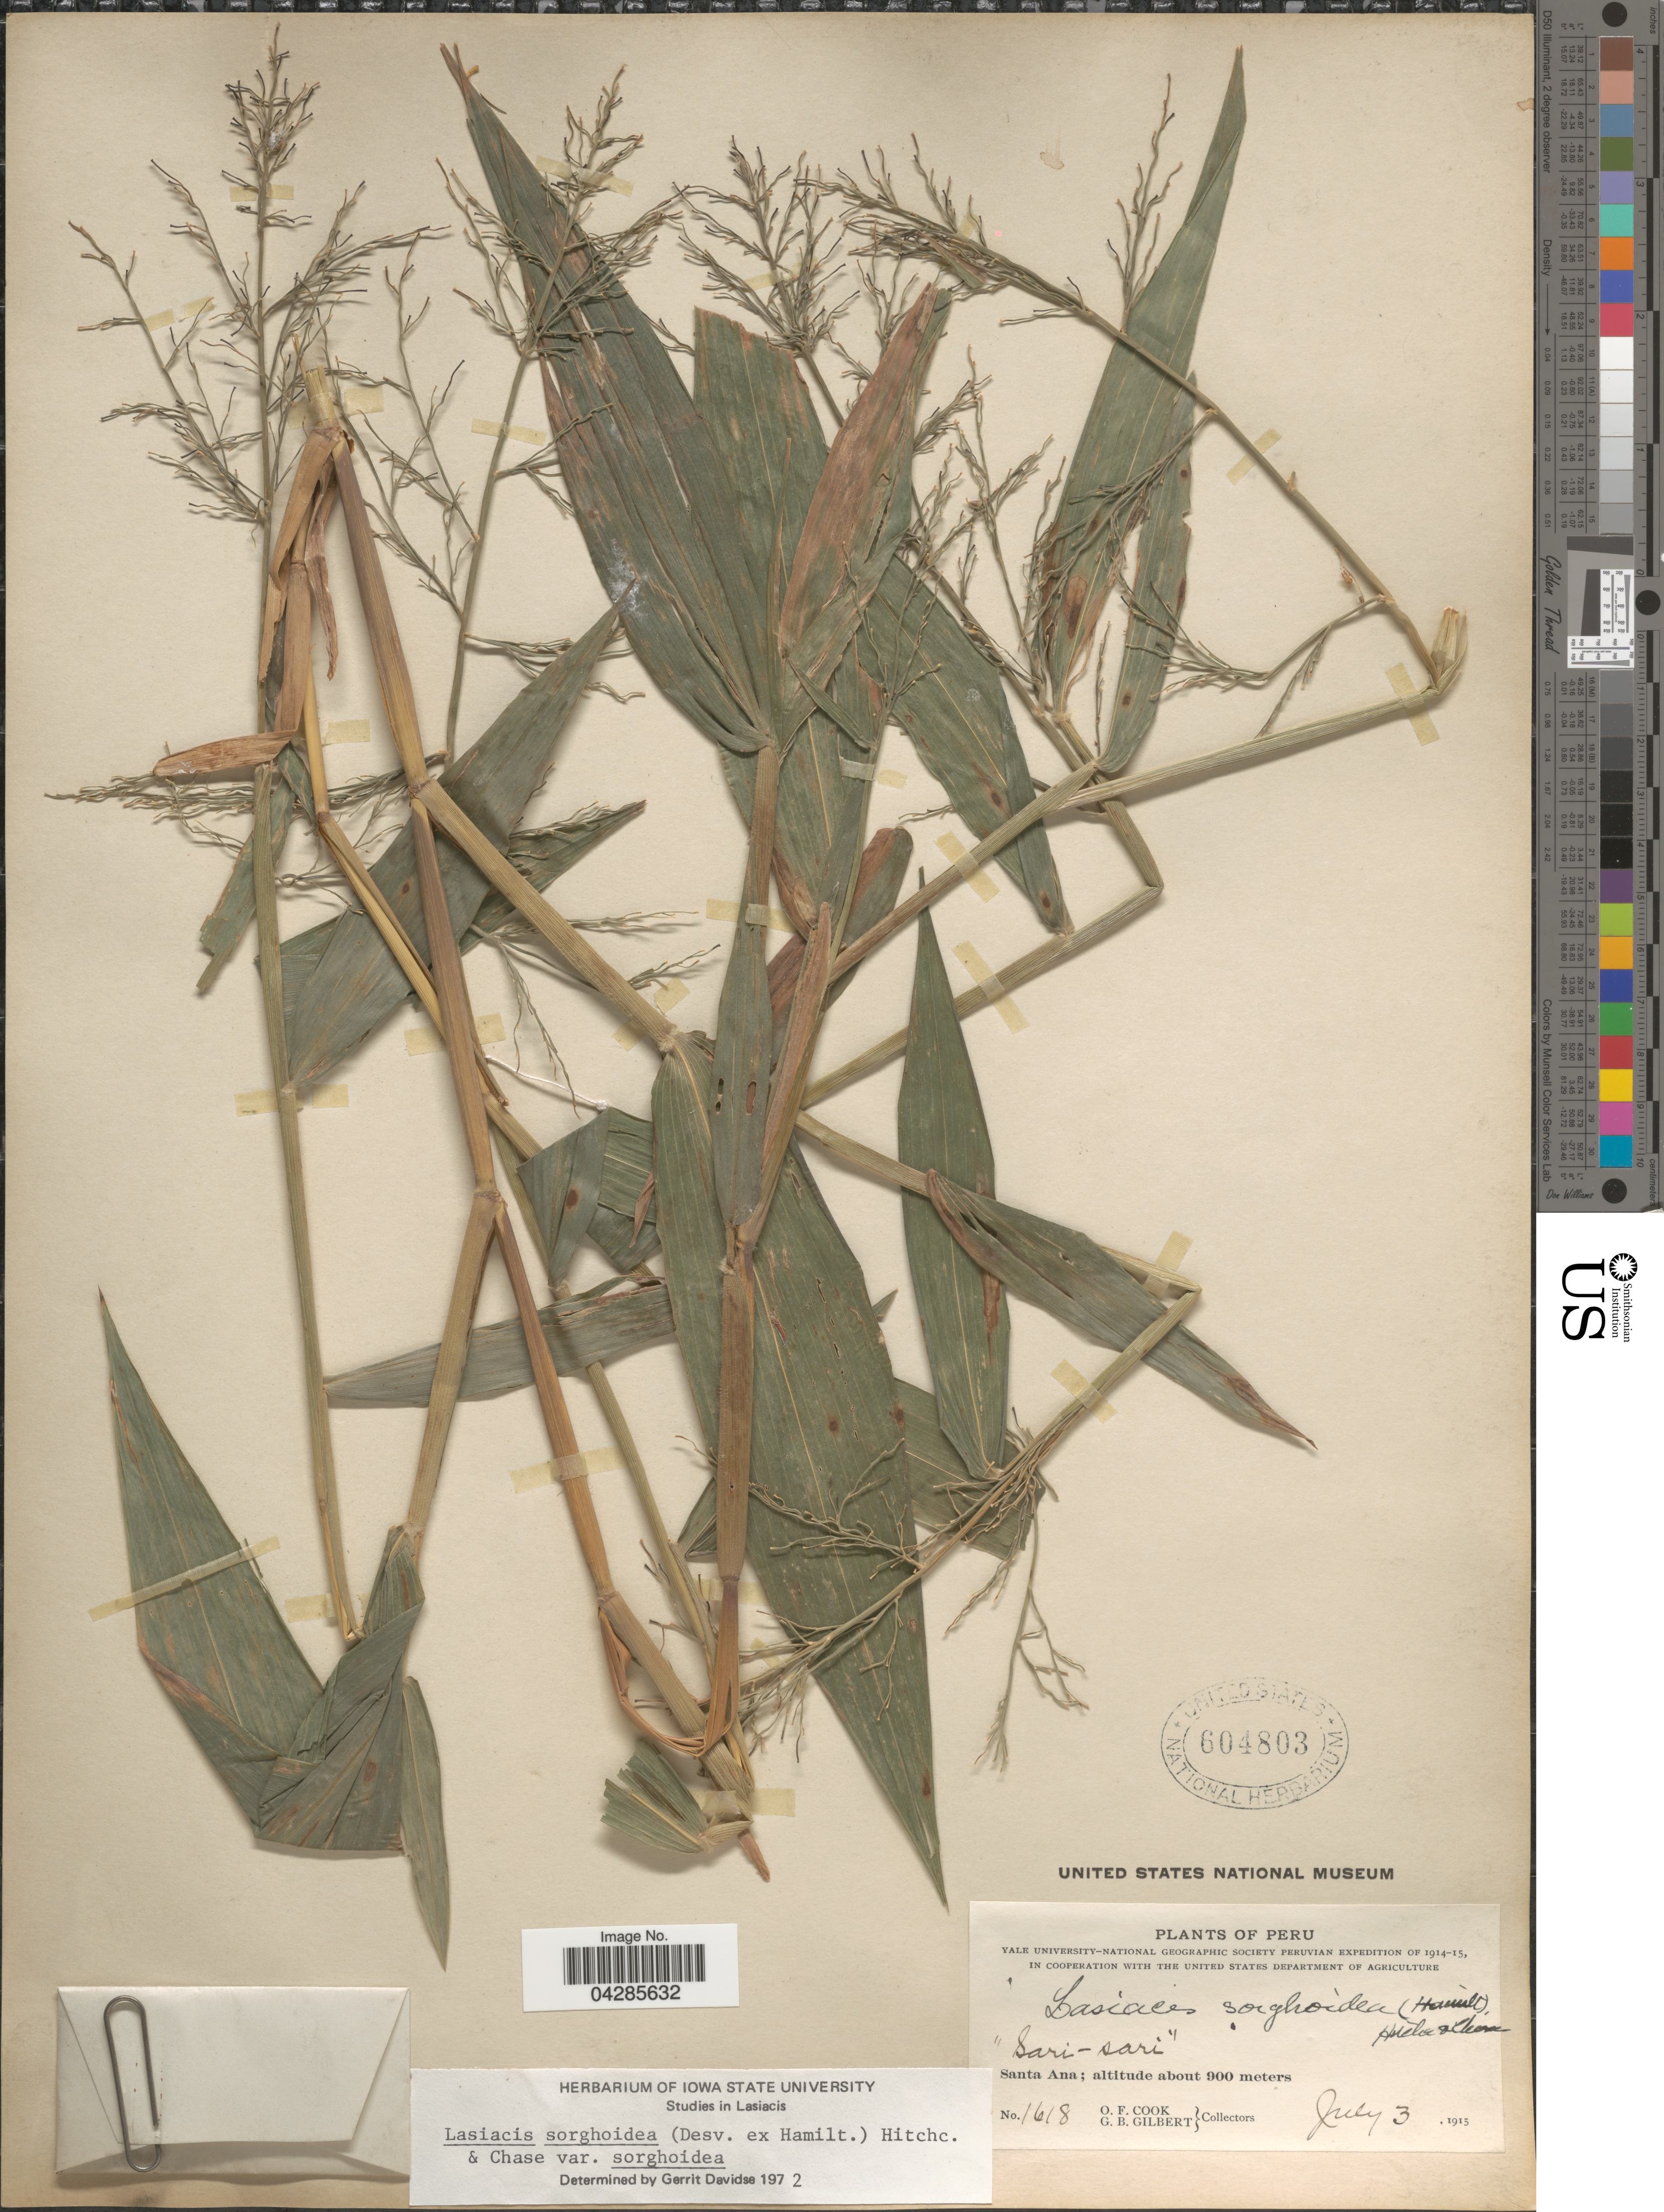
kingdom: Plantae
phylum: Tracheophyta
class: Liliopsida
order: Poales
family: Poaceae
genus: Lasiacis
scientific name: Lasiacis sorghoidea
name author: (Desv. ex Ham.) Hitchc. & Chase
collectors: O. F. Cook & G. B. Gilbert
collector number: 1618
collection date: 1913-07-03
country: Peru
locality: Yale University-National Geographic Society Peruvian Expedition of 1914-15. Santa Ana.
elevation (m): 900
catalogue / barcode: US 604803